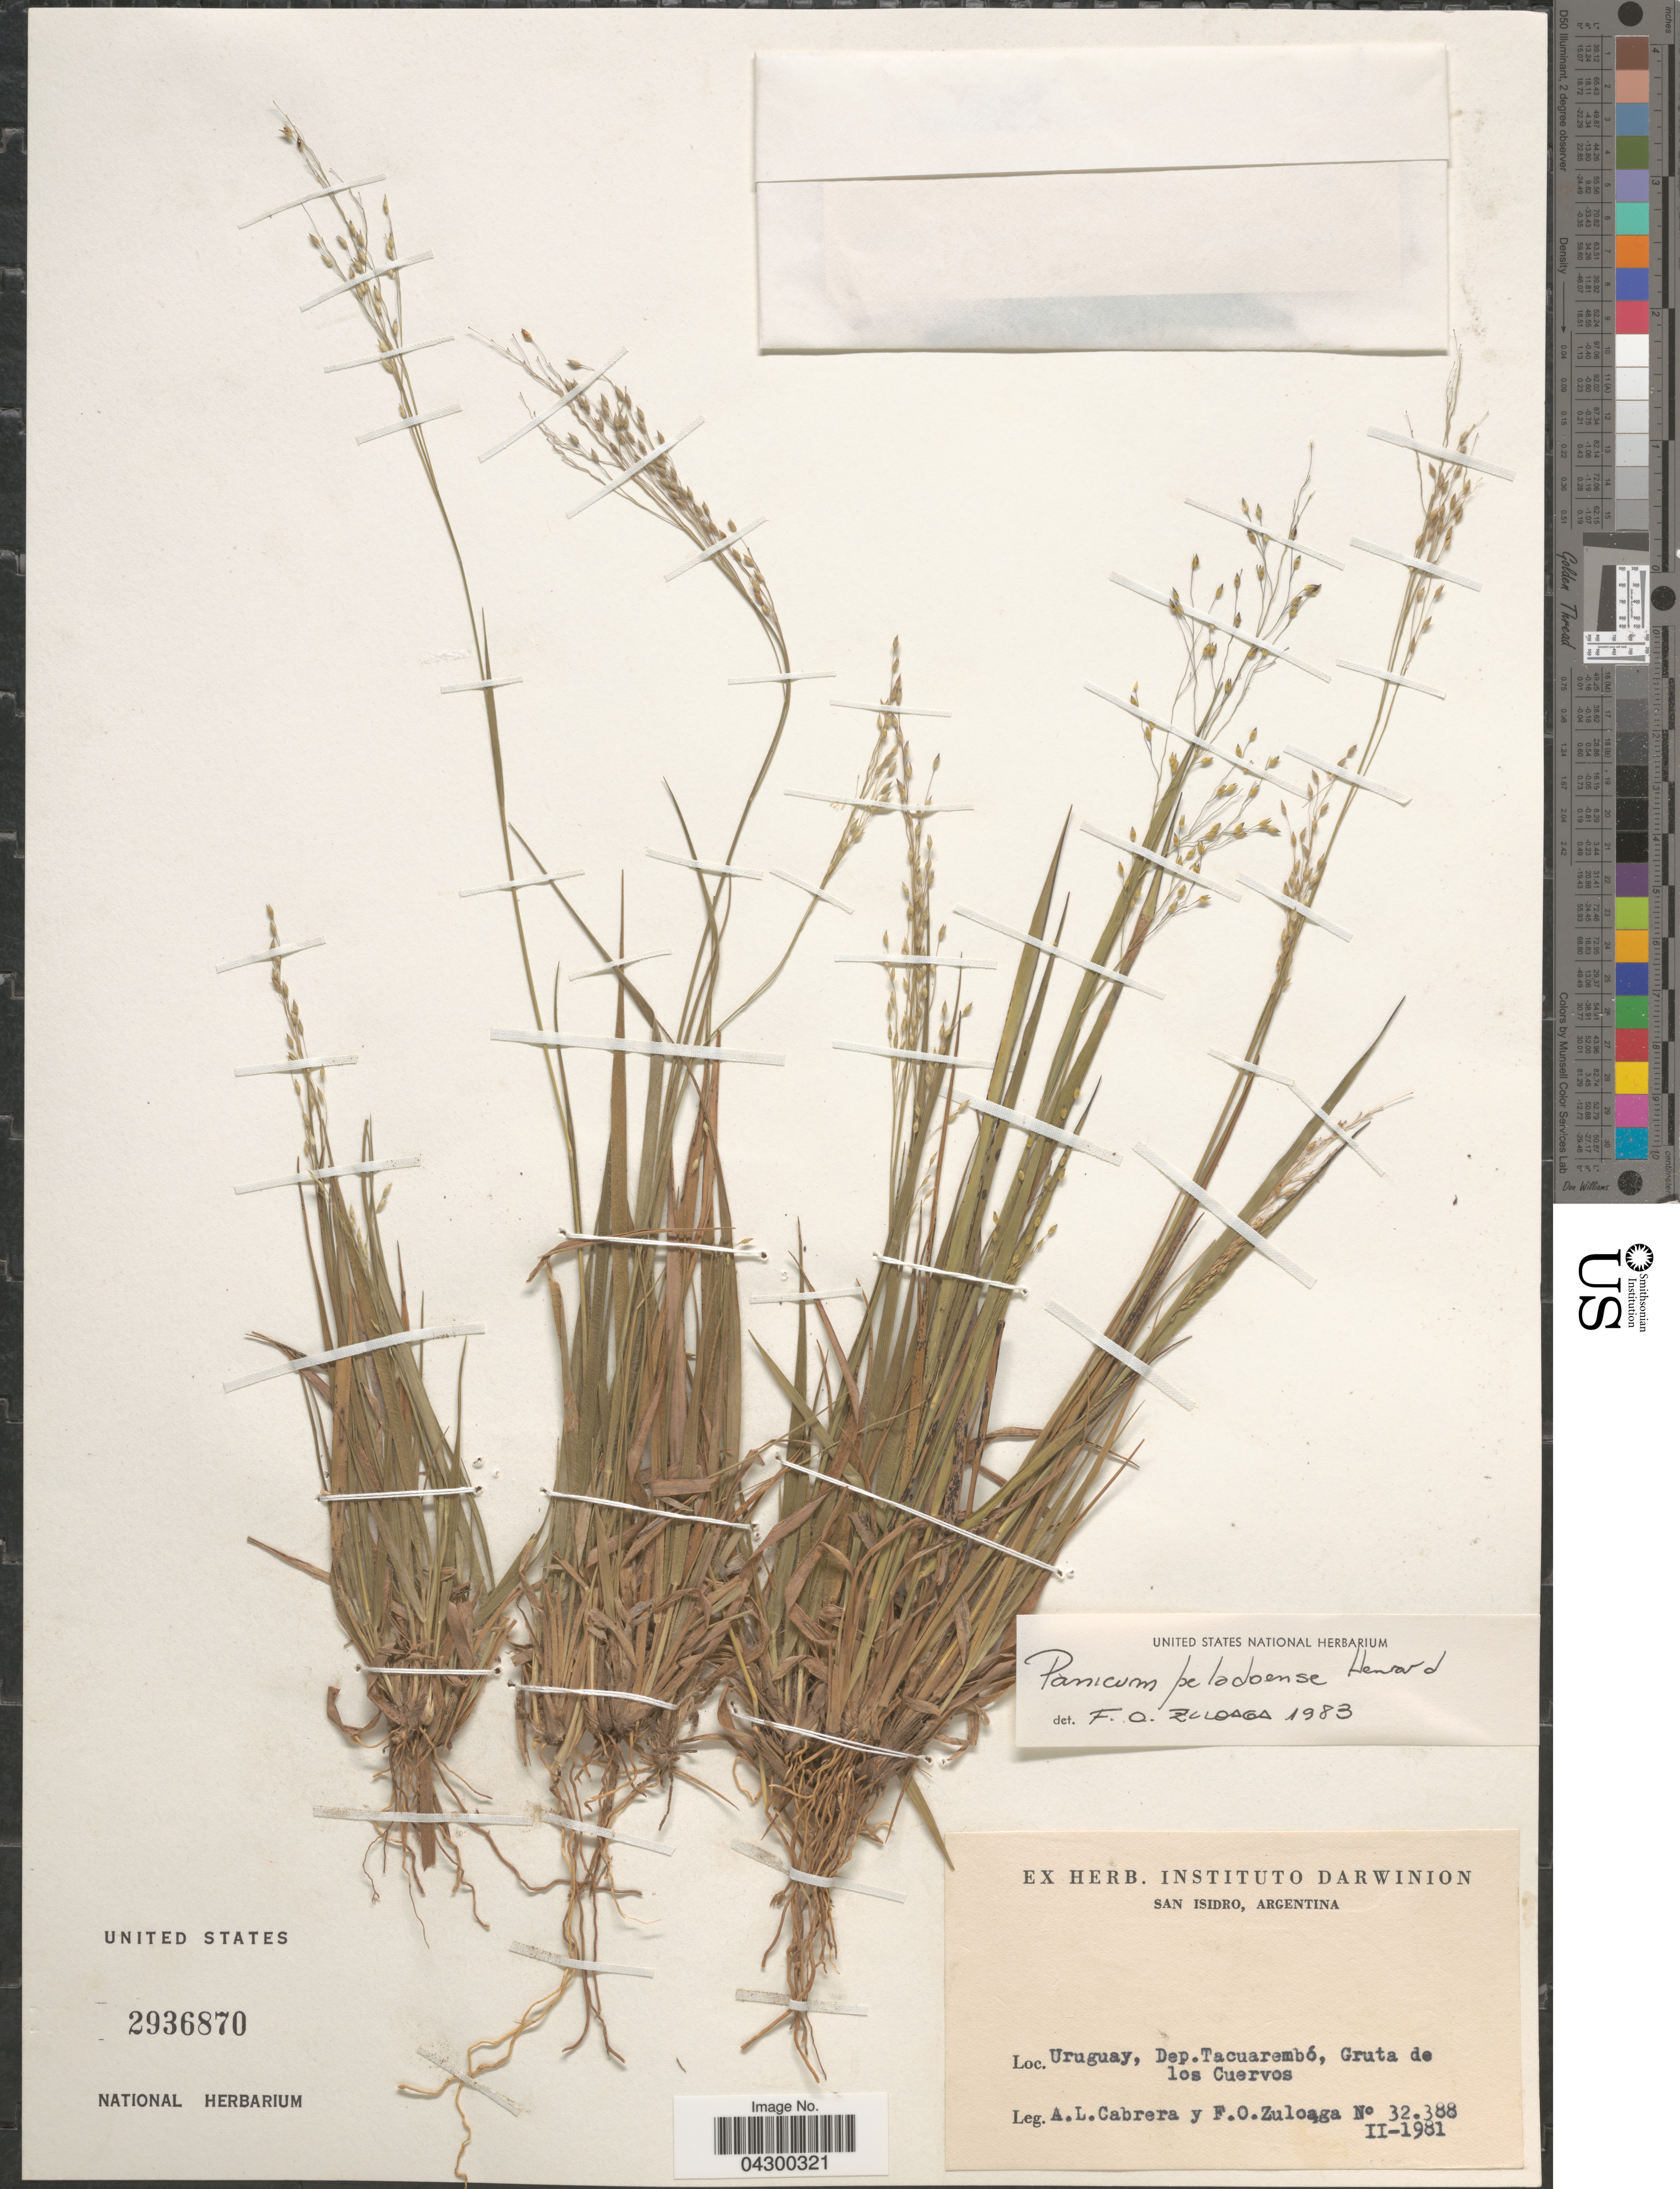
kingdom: Plantae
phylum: Tracheophyta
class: Liliopsida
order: Poales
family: Poaceae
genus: Panicum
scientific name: Panicum peladoense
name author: Henr.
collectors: A. L. Cabrera & F. O. Zuloaga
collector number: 32388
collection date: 1981-02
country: Uruguay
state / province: Tacuarembó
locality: Dep.Tacuarembó, Gruta de los Cuervos.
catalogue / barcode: US 2936870